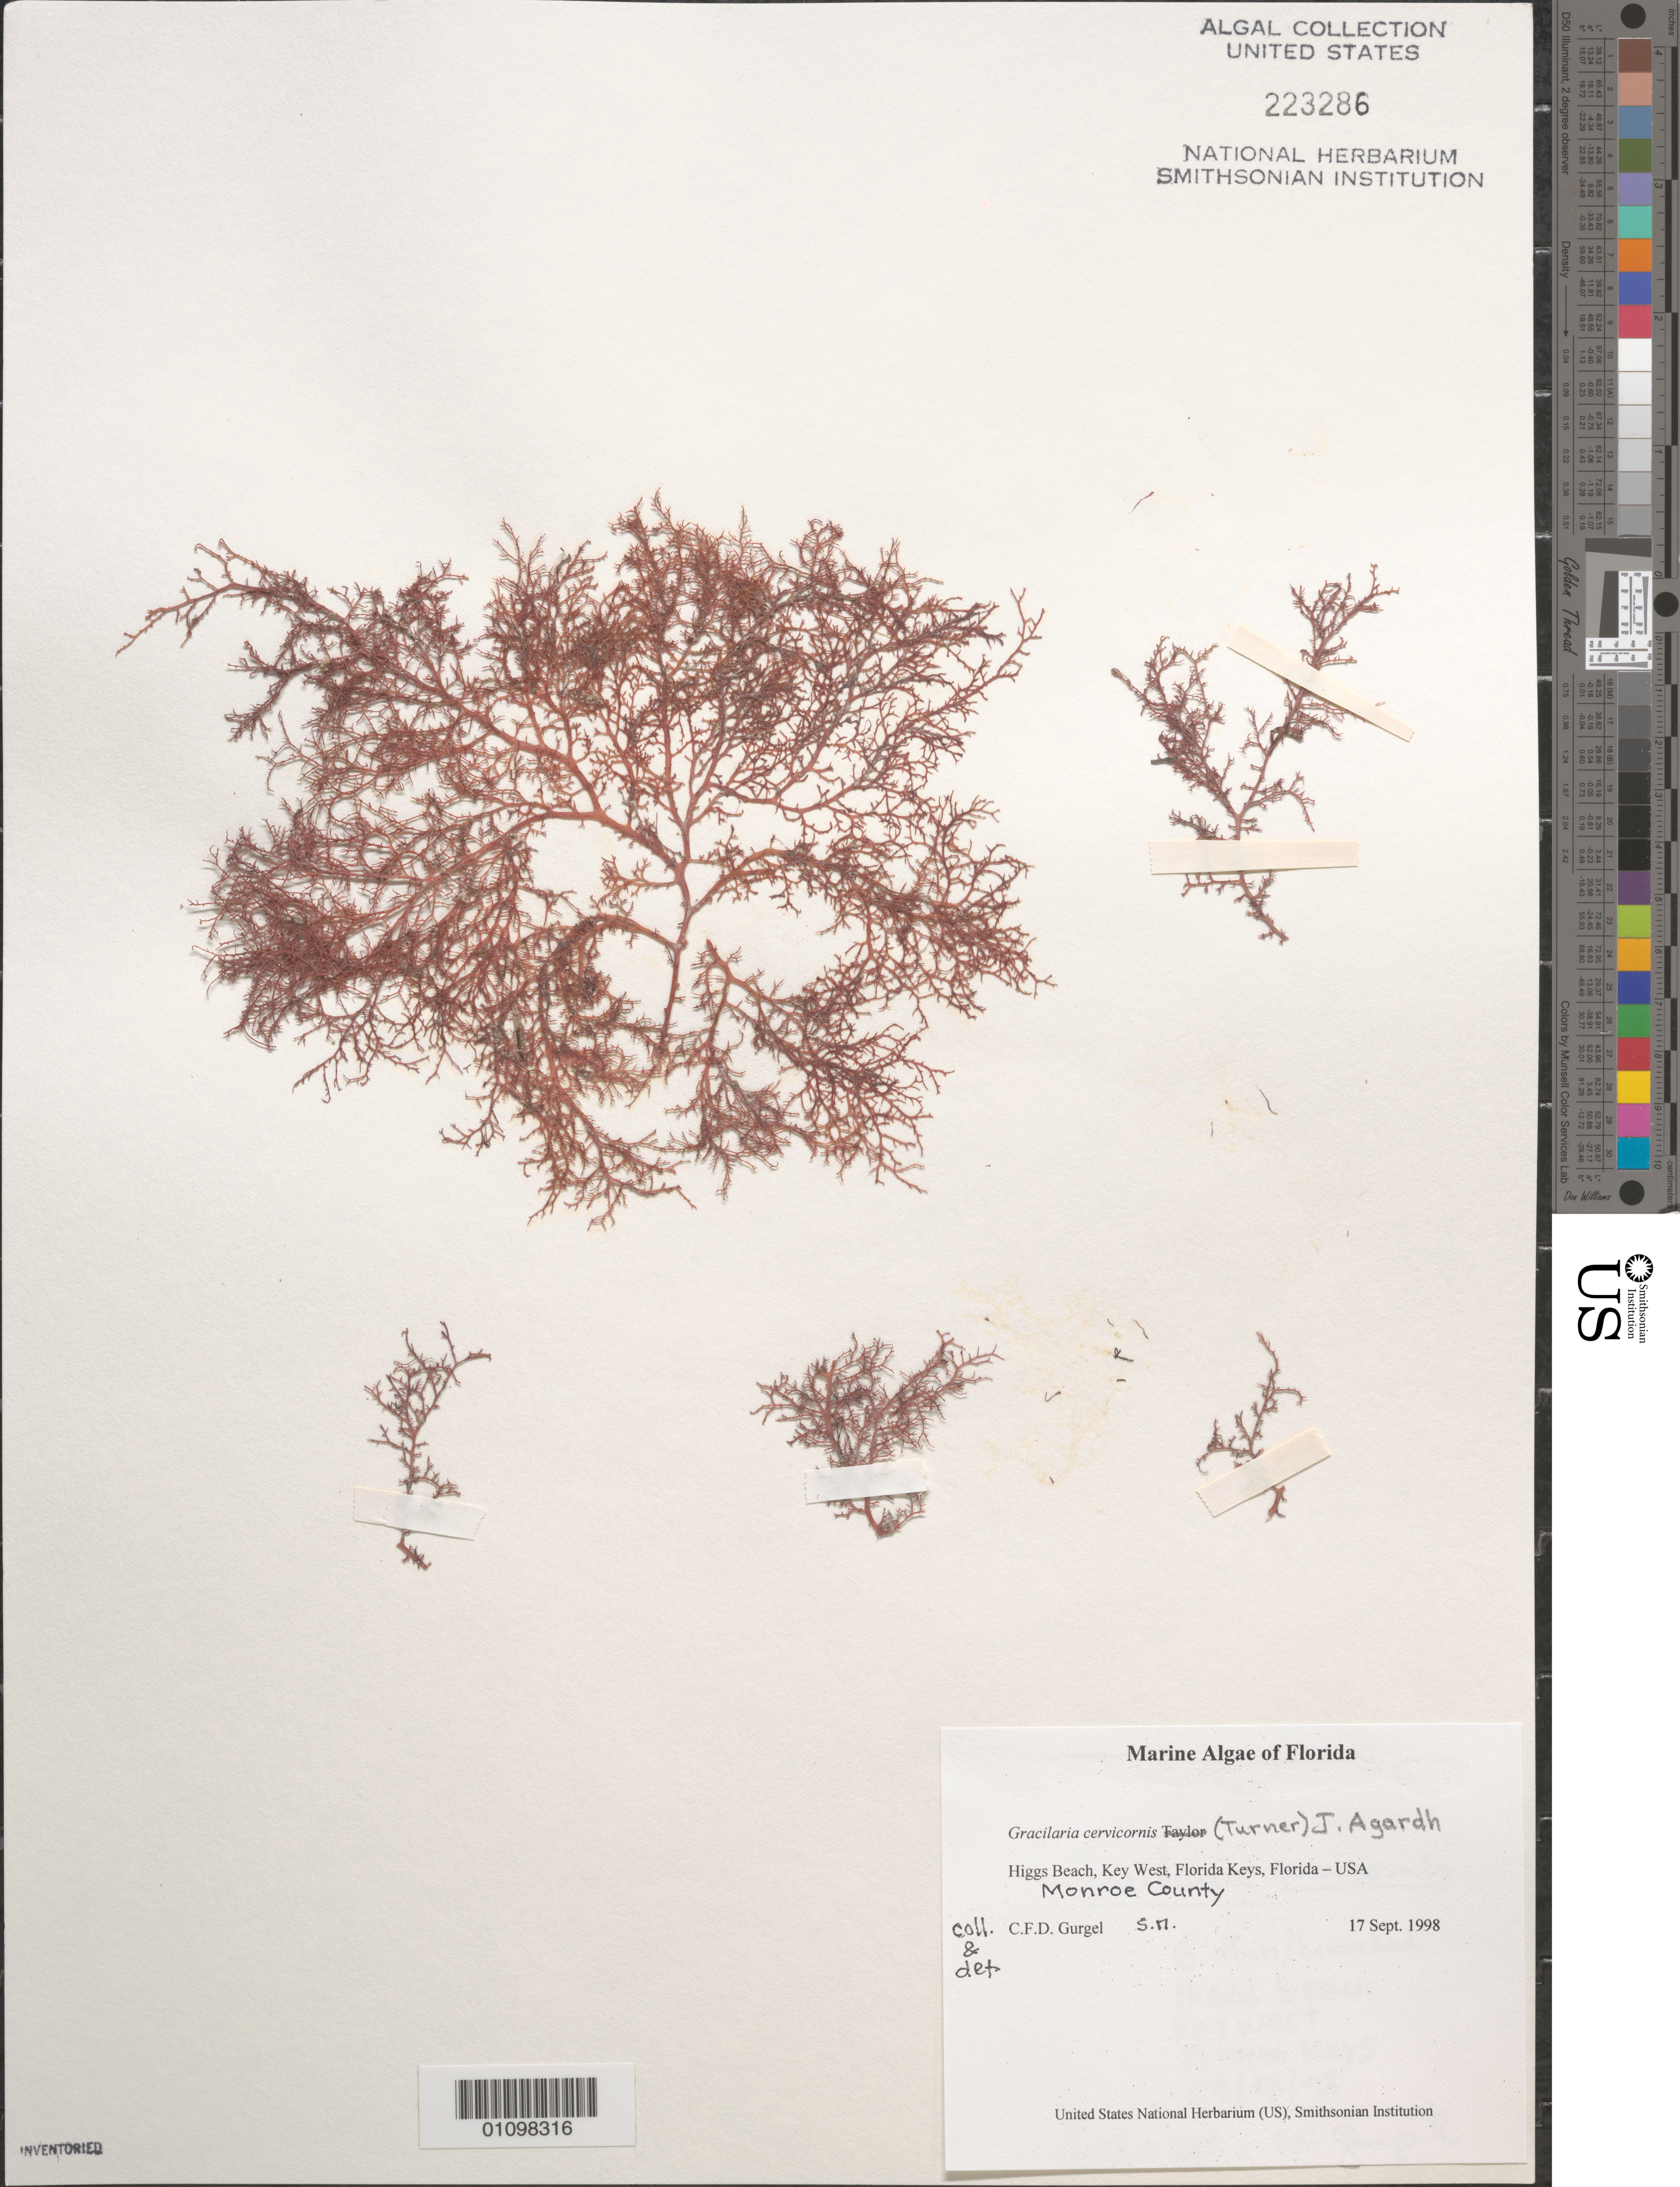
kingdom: Plantae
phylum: Rhodophyta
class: Florideophyceae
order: Gracilariales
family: Gracilariaceae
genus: Gracilaria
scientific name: Gracilaria cervicornis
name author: (Turner) J. Agardh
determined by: Gurgel, C. F. D.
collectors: C. Gurgel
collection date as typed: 17 Sep 1998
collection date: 1998-09-17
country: United States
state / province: Florida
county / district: Monroe County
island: Key West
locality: Higgs Beach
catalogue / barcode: US 223286